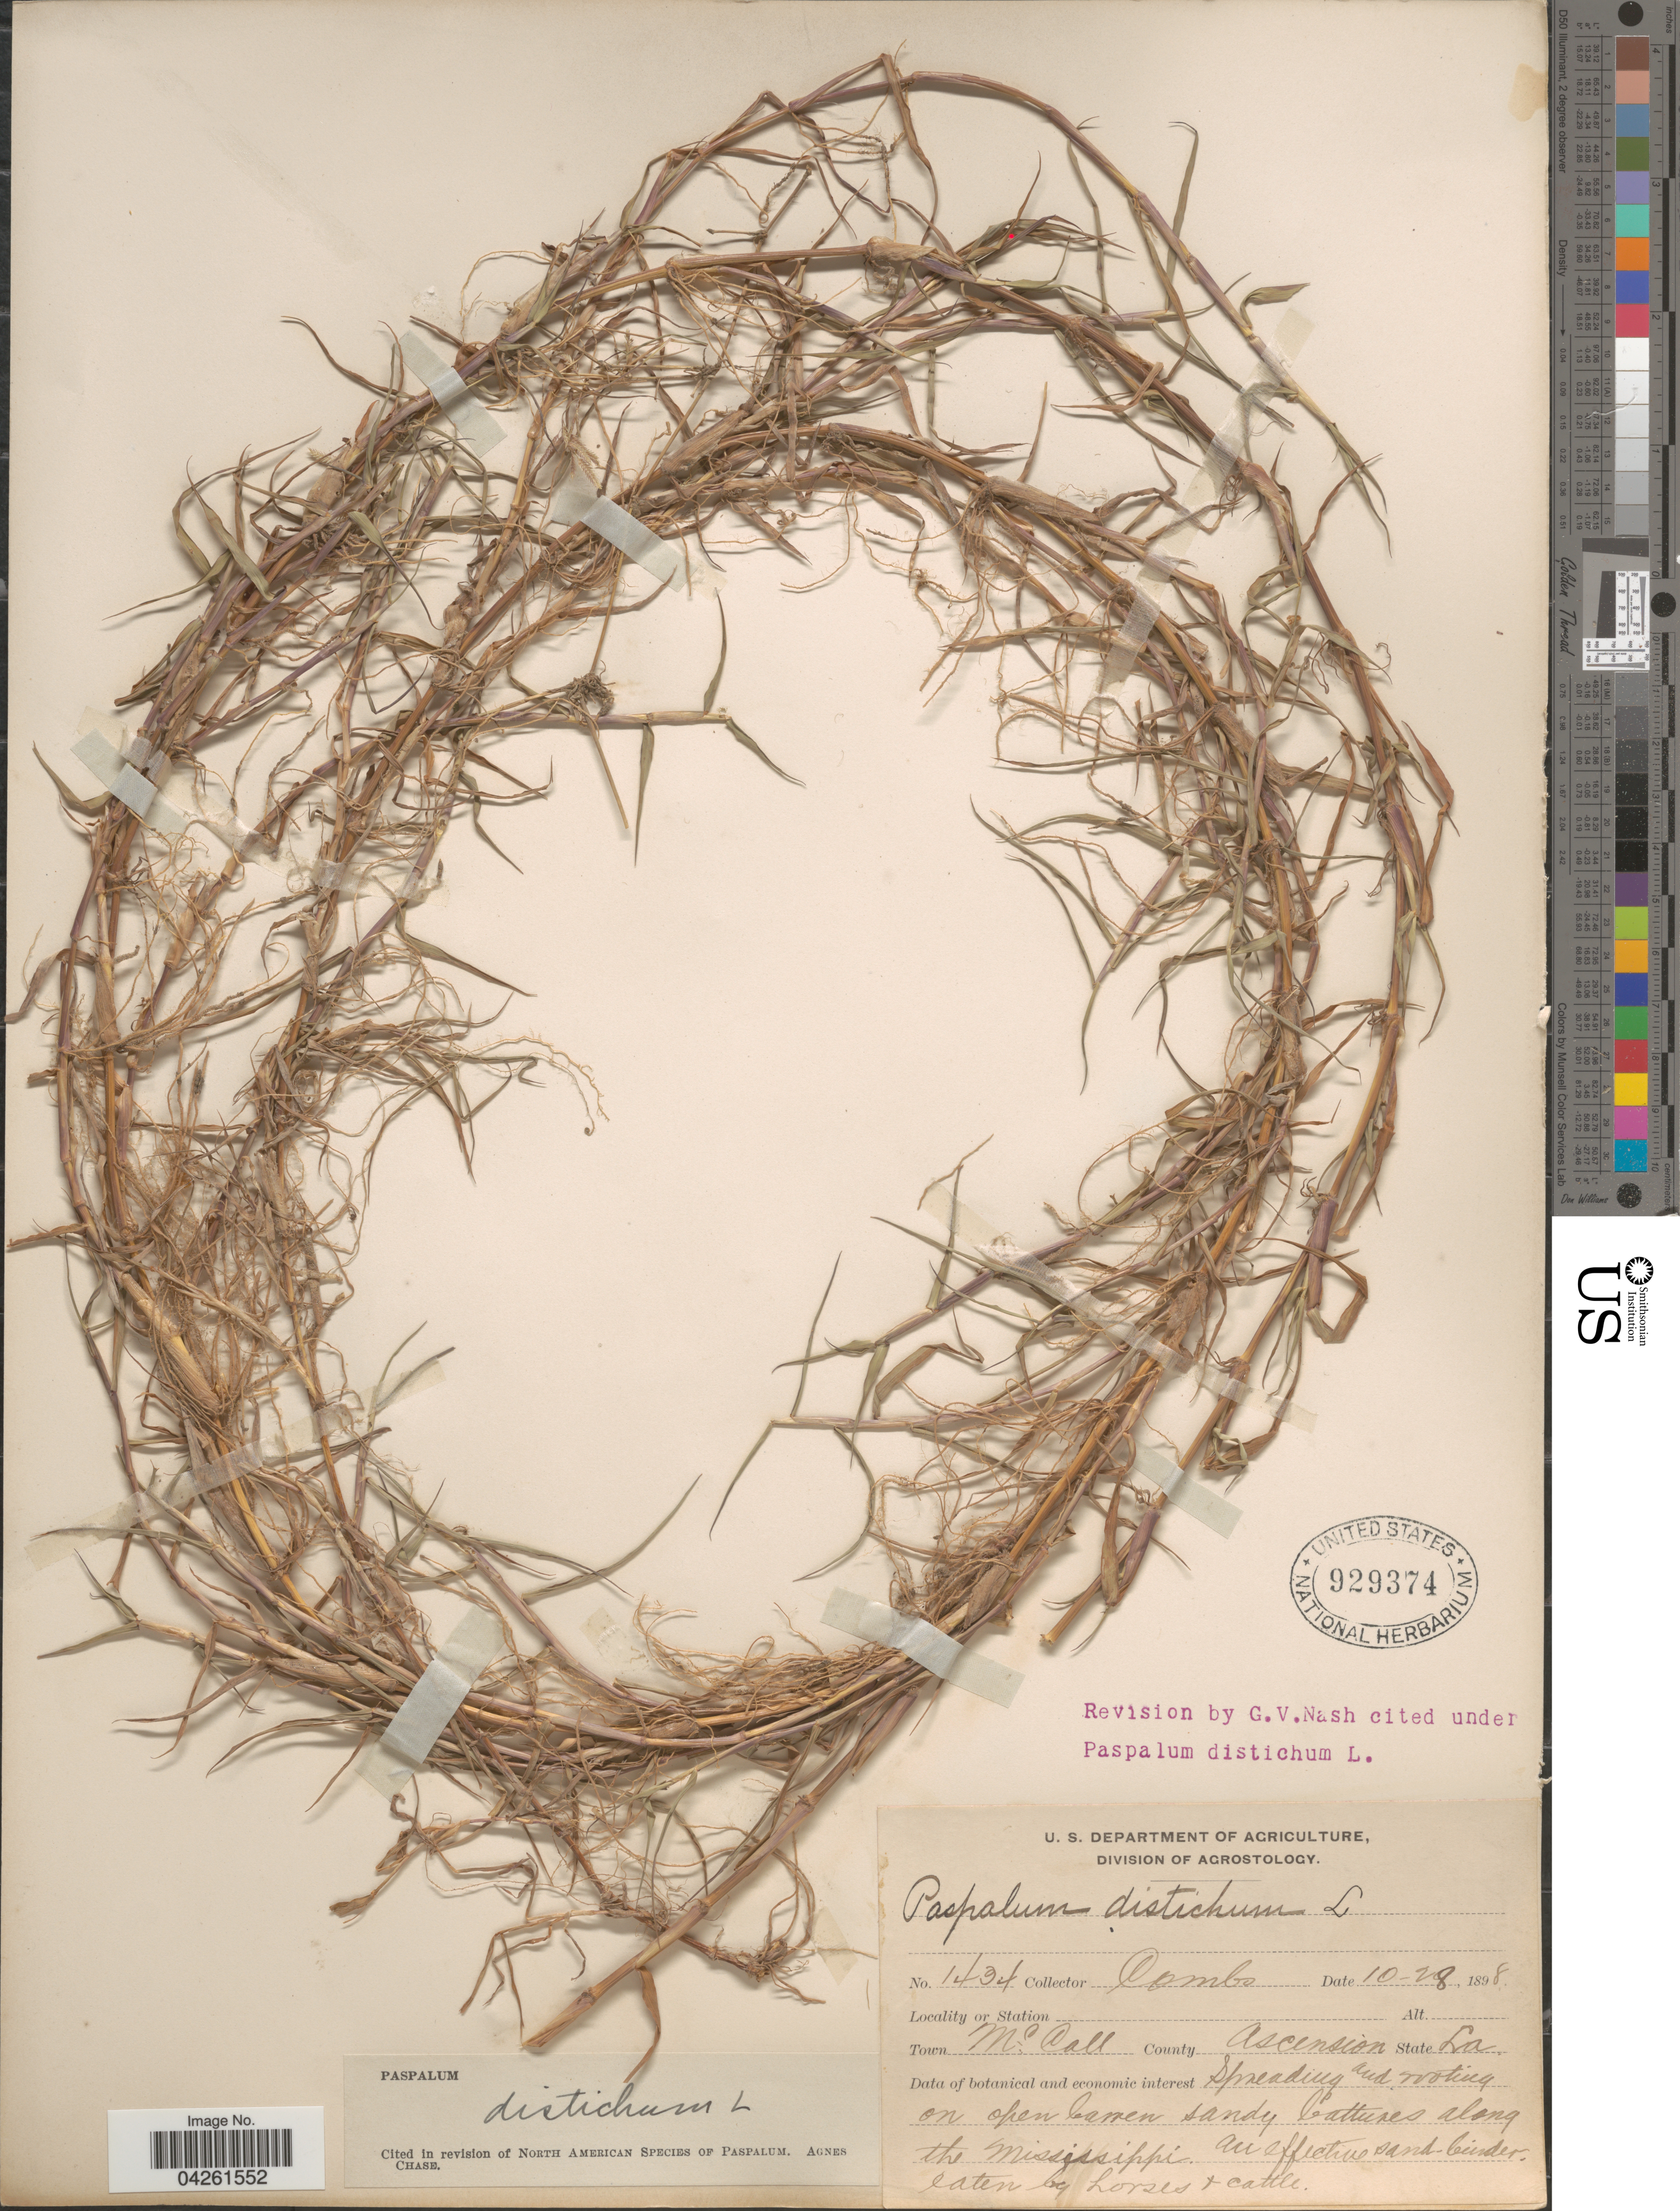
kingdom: Plantae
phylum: Tracheophyta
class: Liliopsida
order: Poales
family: Poaceae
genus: Paspalum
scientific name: Paspalum distichum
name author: L.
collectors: -. Combs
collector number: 1434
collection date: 1898-10-28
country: United States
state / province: Louisiana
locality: Town McCall. County Ascension.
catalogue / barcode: US 929374